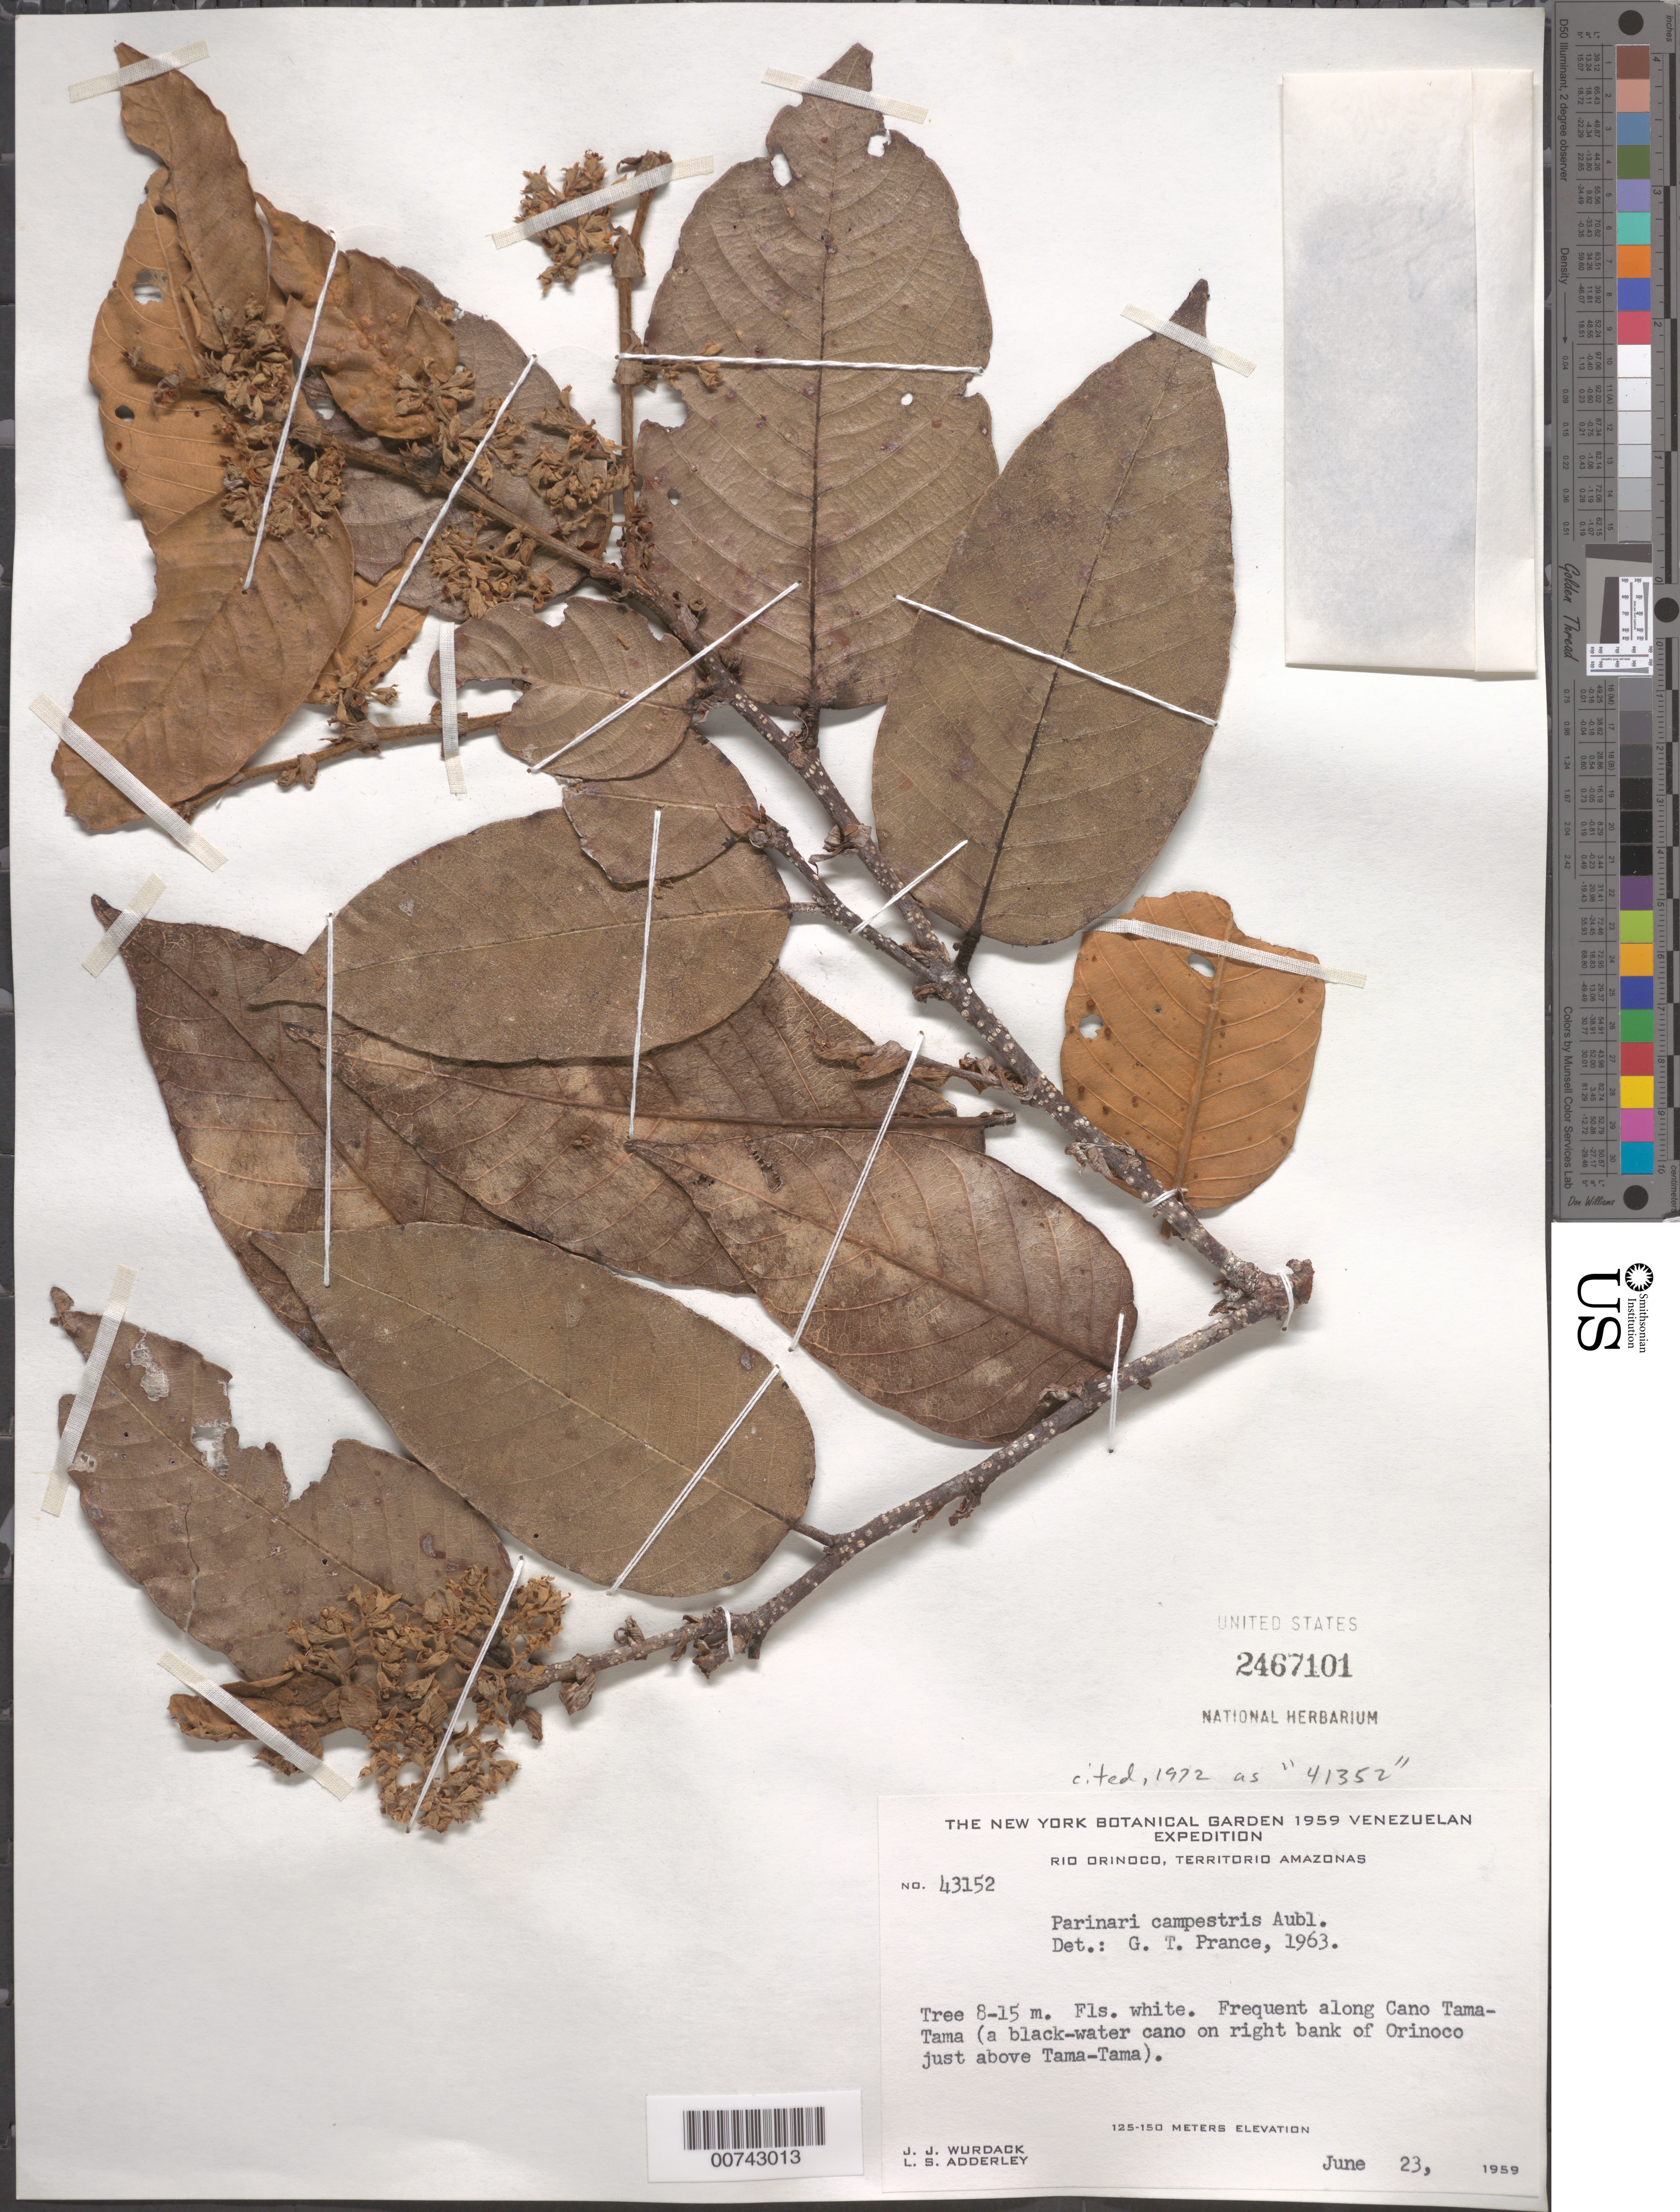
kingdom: Plantae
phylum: Tracheophyta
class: Magnoliopsida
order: Malpighiales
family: Chrysobalanaceae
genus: Parinari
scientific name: Parinari campestris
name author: Aubl.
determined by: Prance, G. T.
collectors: J. J. Wurdack & L. S. Adderley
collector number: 43152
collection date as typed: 23-Jun-59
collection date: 1959-06-23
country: Venezuela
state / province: Amazonas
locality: Caño Tama-Tama, just above Tama-Tama on the right bank of the Río Orinoco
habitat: Along black-water ano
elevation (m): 125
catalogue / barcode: US 2467101